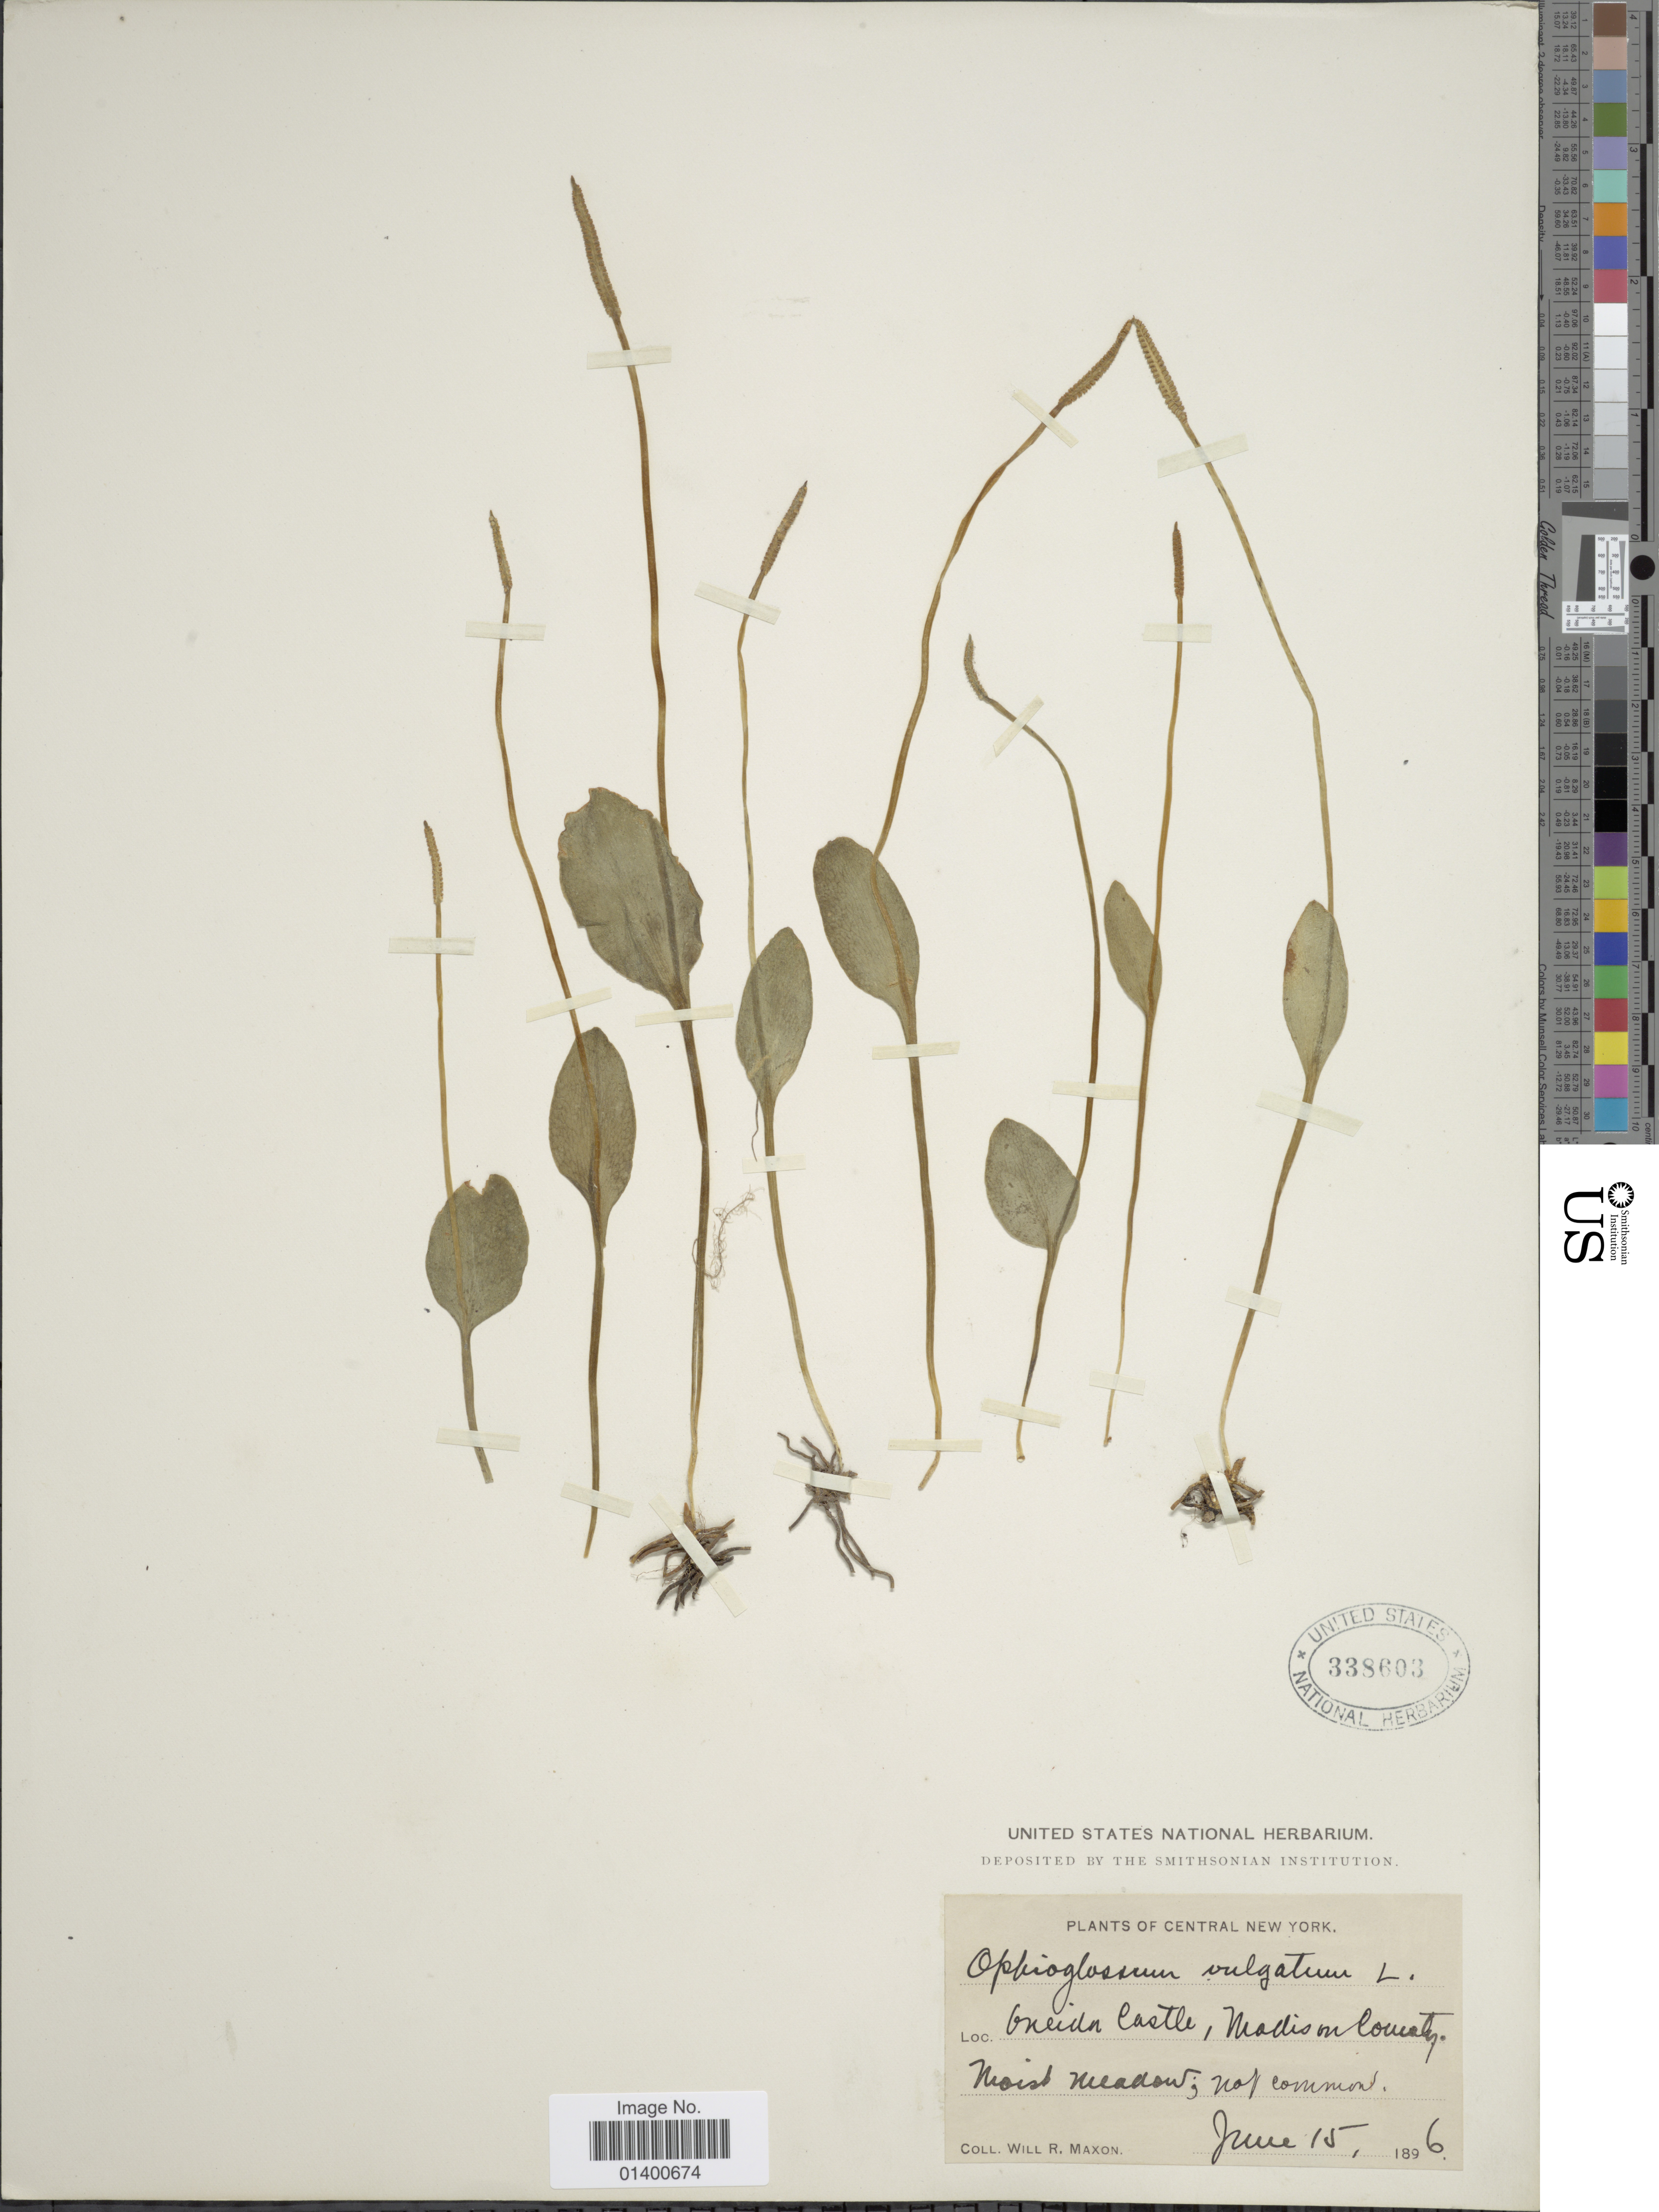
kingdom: Plantae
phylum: Tracheophyta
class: Polypodiopsida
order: Ophioglossales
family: Ophioglossaceae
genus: Ophioglossum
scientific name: Ophioglossum vulgatum var. pseudopodum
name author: (S.F. Blake) Farw.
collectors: W. R. Maxon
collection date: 1896-06-15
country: United States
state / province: New York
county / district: Madison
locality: Oneida Castle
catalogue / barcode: US 338603